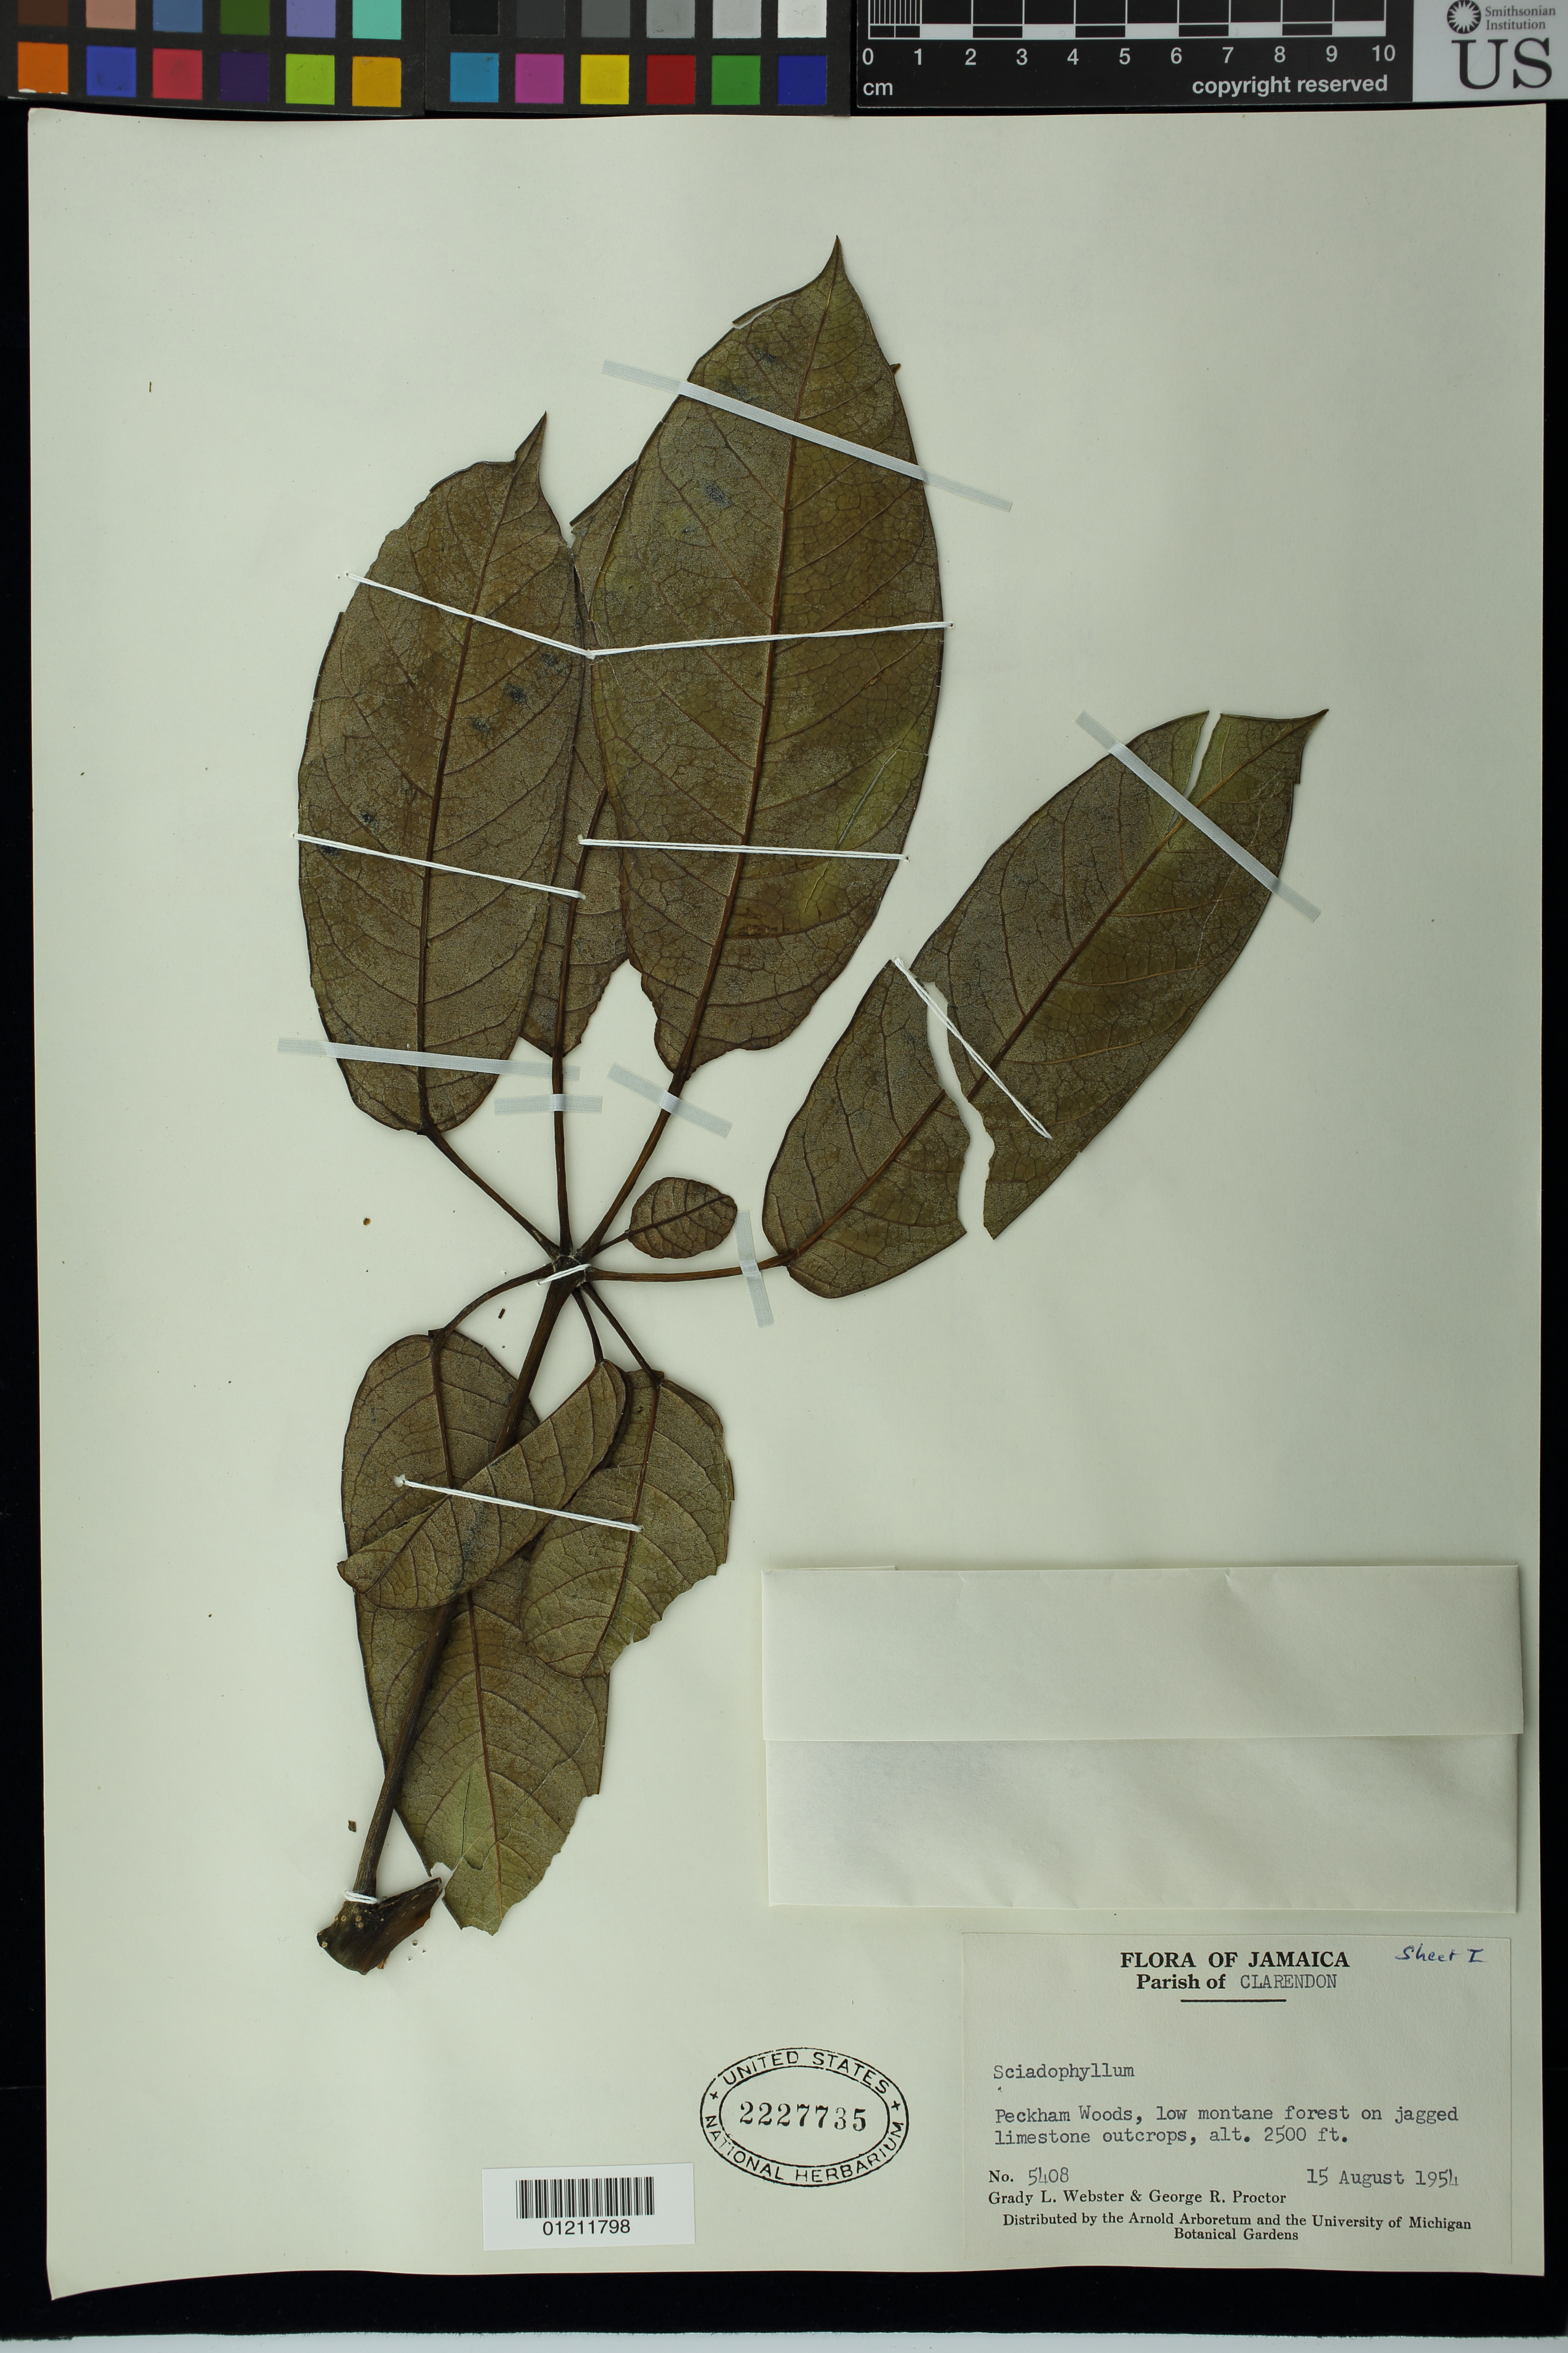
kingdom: Plantae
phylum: Tracheophyta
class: Magnoliopsida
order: Apiales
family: Araliaceae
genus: Schefflera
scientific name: Schefflera troyana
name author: (Urb.) A.C. Sm.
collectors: G. L. Webster & G. Proctor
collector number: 5408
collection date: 1954-08-15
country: Jamaica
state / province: Clarendon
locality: Peckham Woods, low montane forest on jagged limestone outcrops. Plarish of Clarendon.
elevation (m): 762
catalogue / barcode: US 2227735